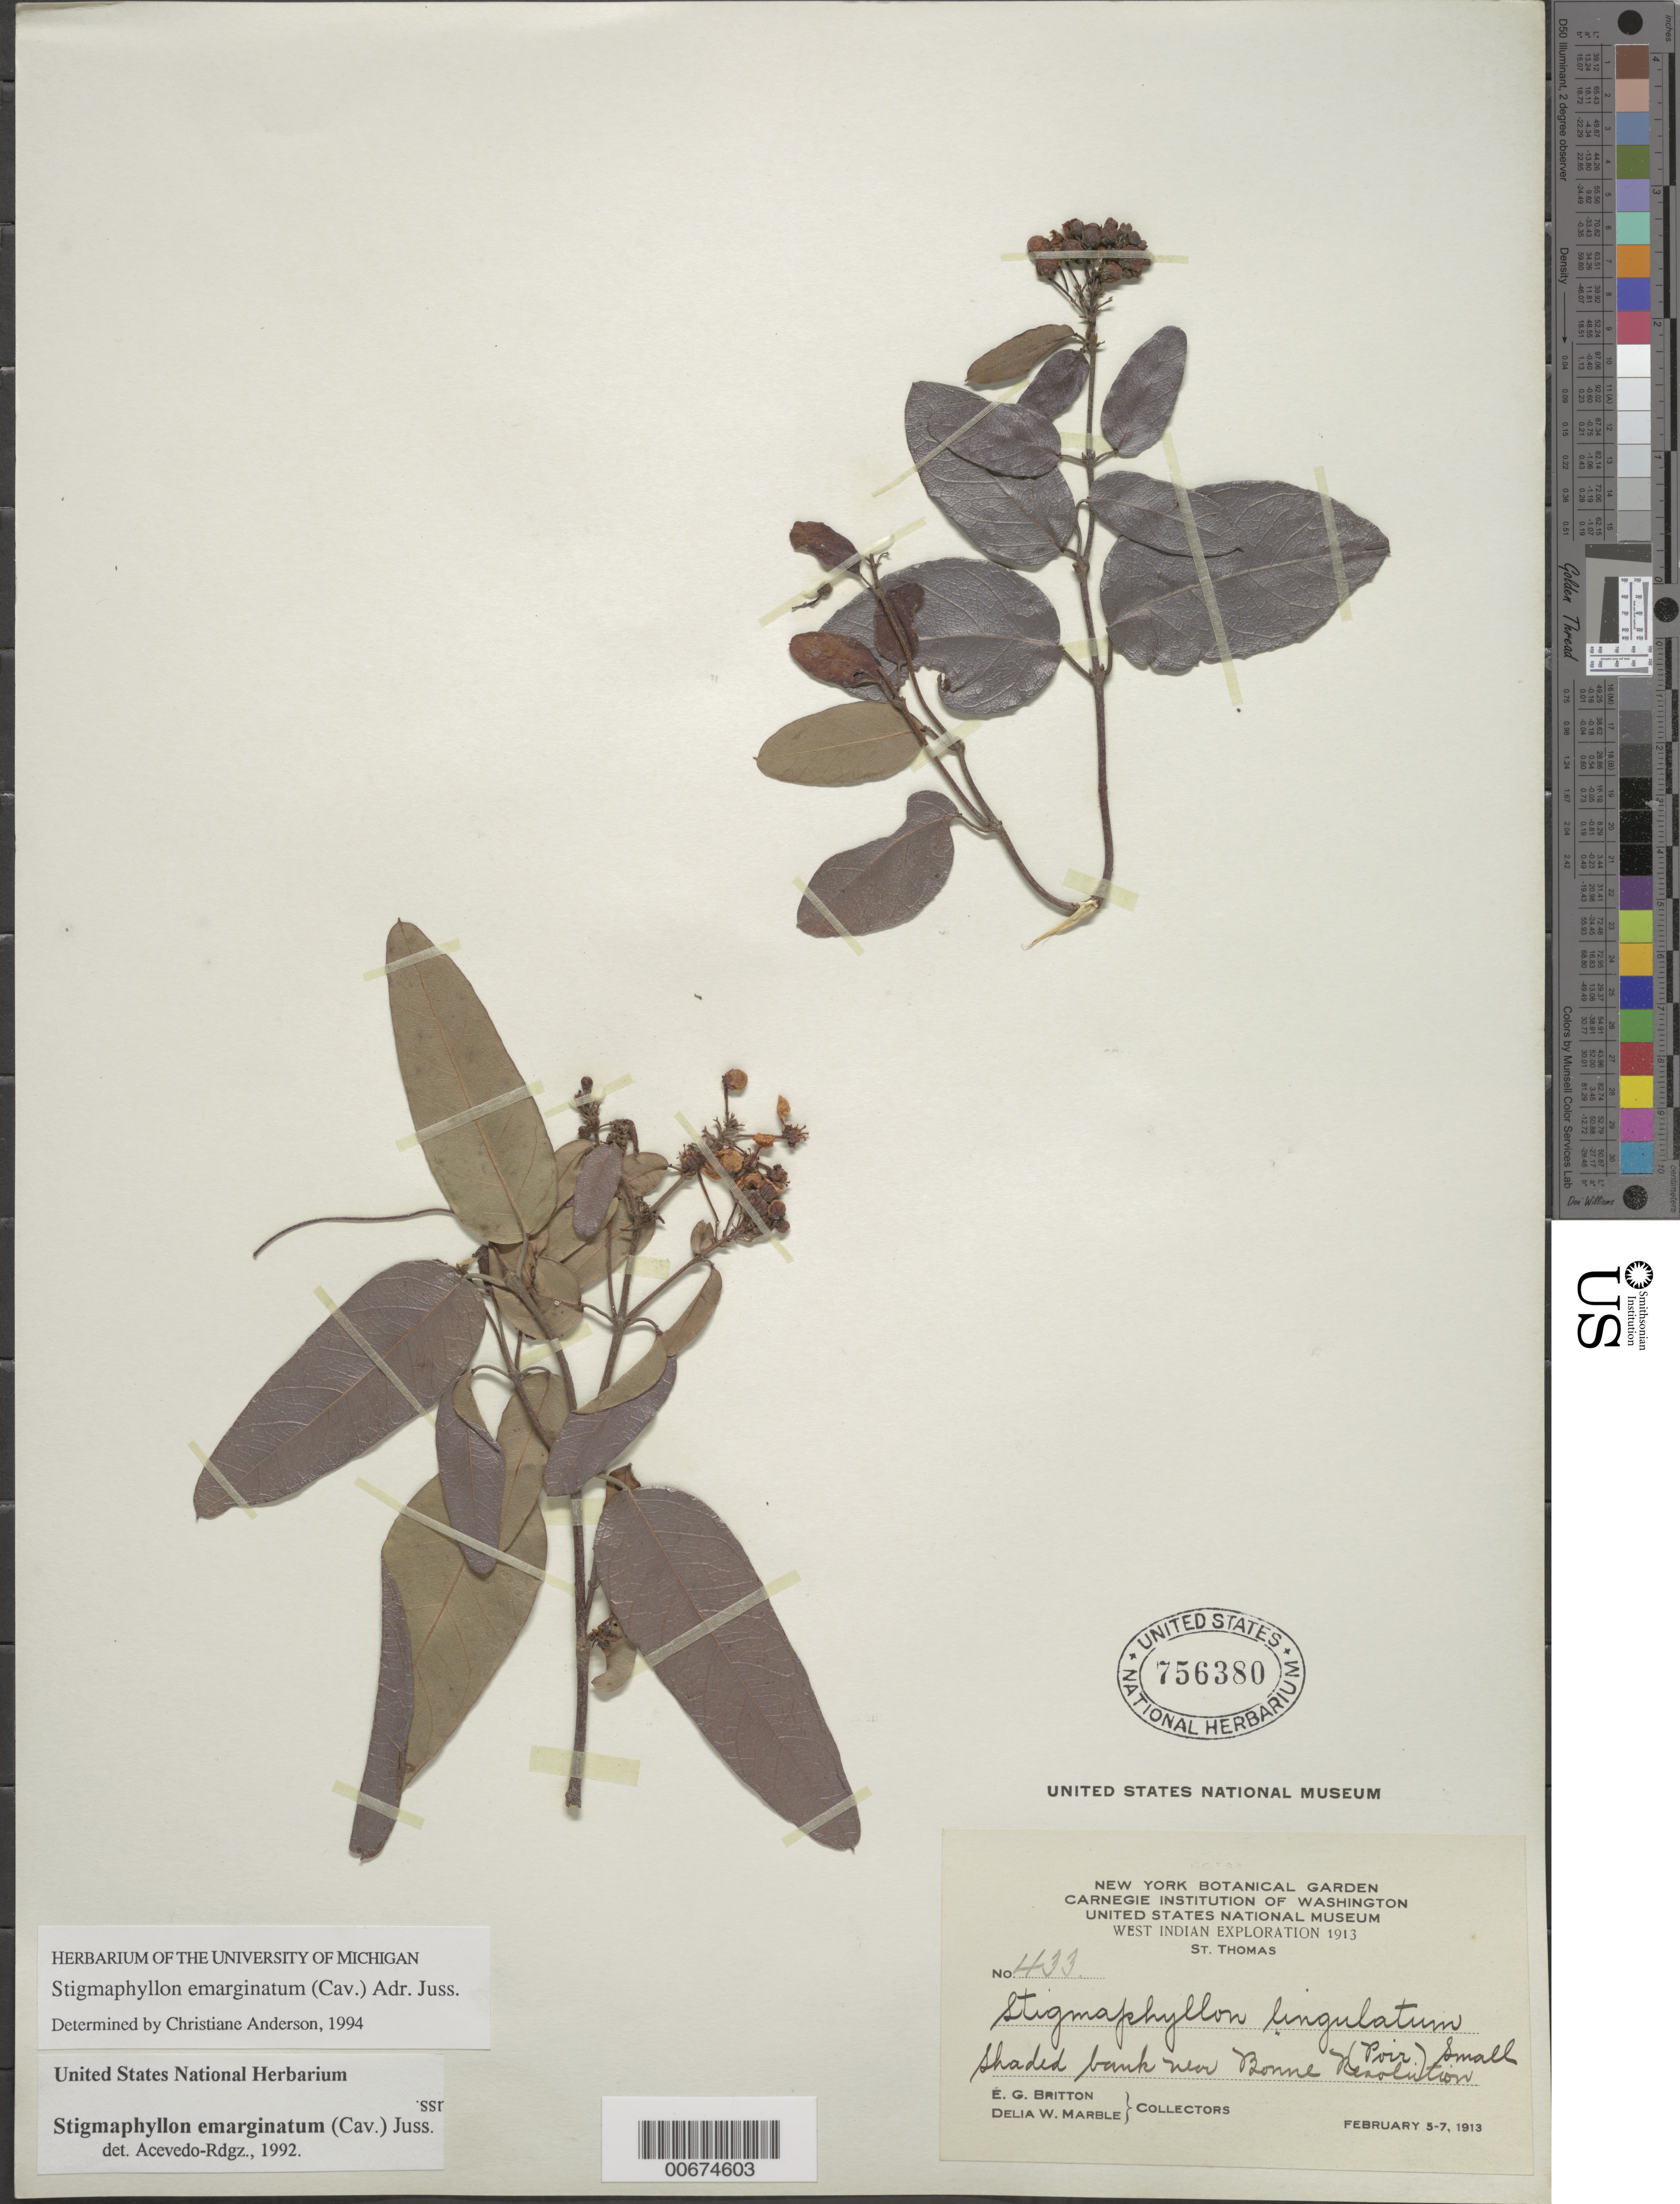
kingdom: Plantae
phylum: Tracheophyta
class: Magnoliopsida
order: Malpighiales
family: Malpighiaceae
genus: Stigmaphyllon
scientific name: Stigmaphyllon emarginatum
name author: (Cav.) A. Juss.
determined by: Anderson, C.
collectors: E. G. Britton & D. W. Marble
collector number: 433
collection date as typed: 05 Feb 1913 to 07 Feb 1913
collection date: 1913-02-05/1913-02-07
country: U.S. Virgin Islands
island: St. Thomas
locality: near Bonne Resolution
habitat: shaded bank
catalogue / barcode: US 756380